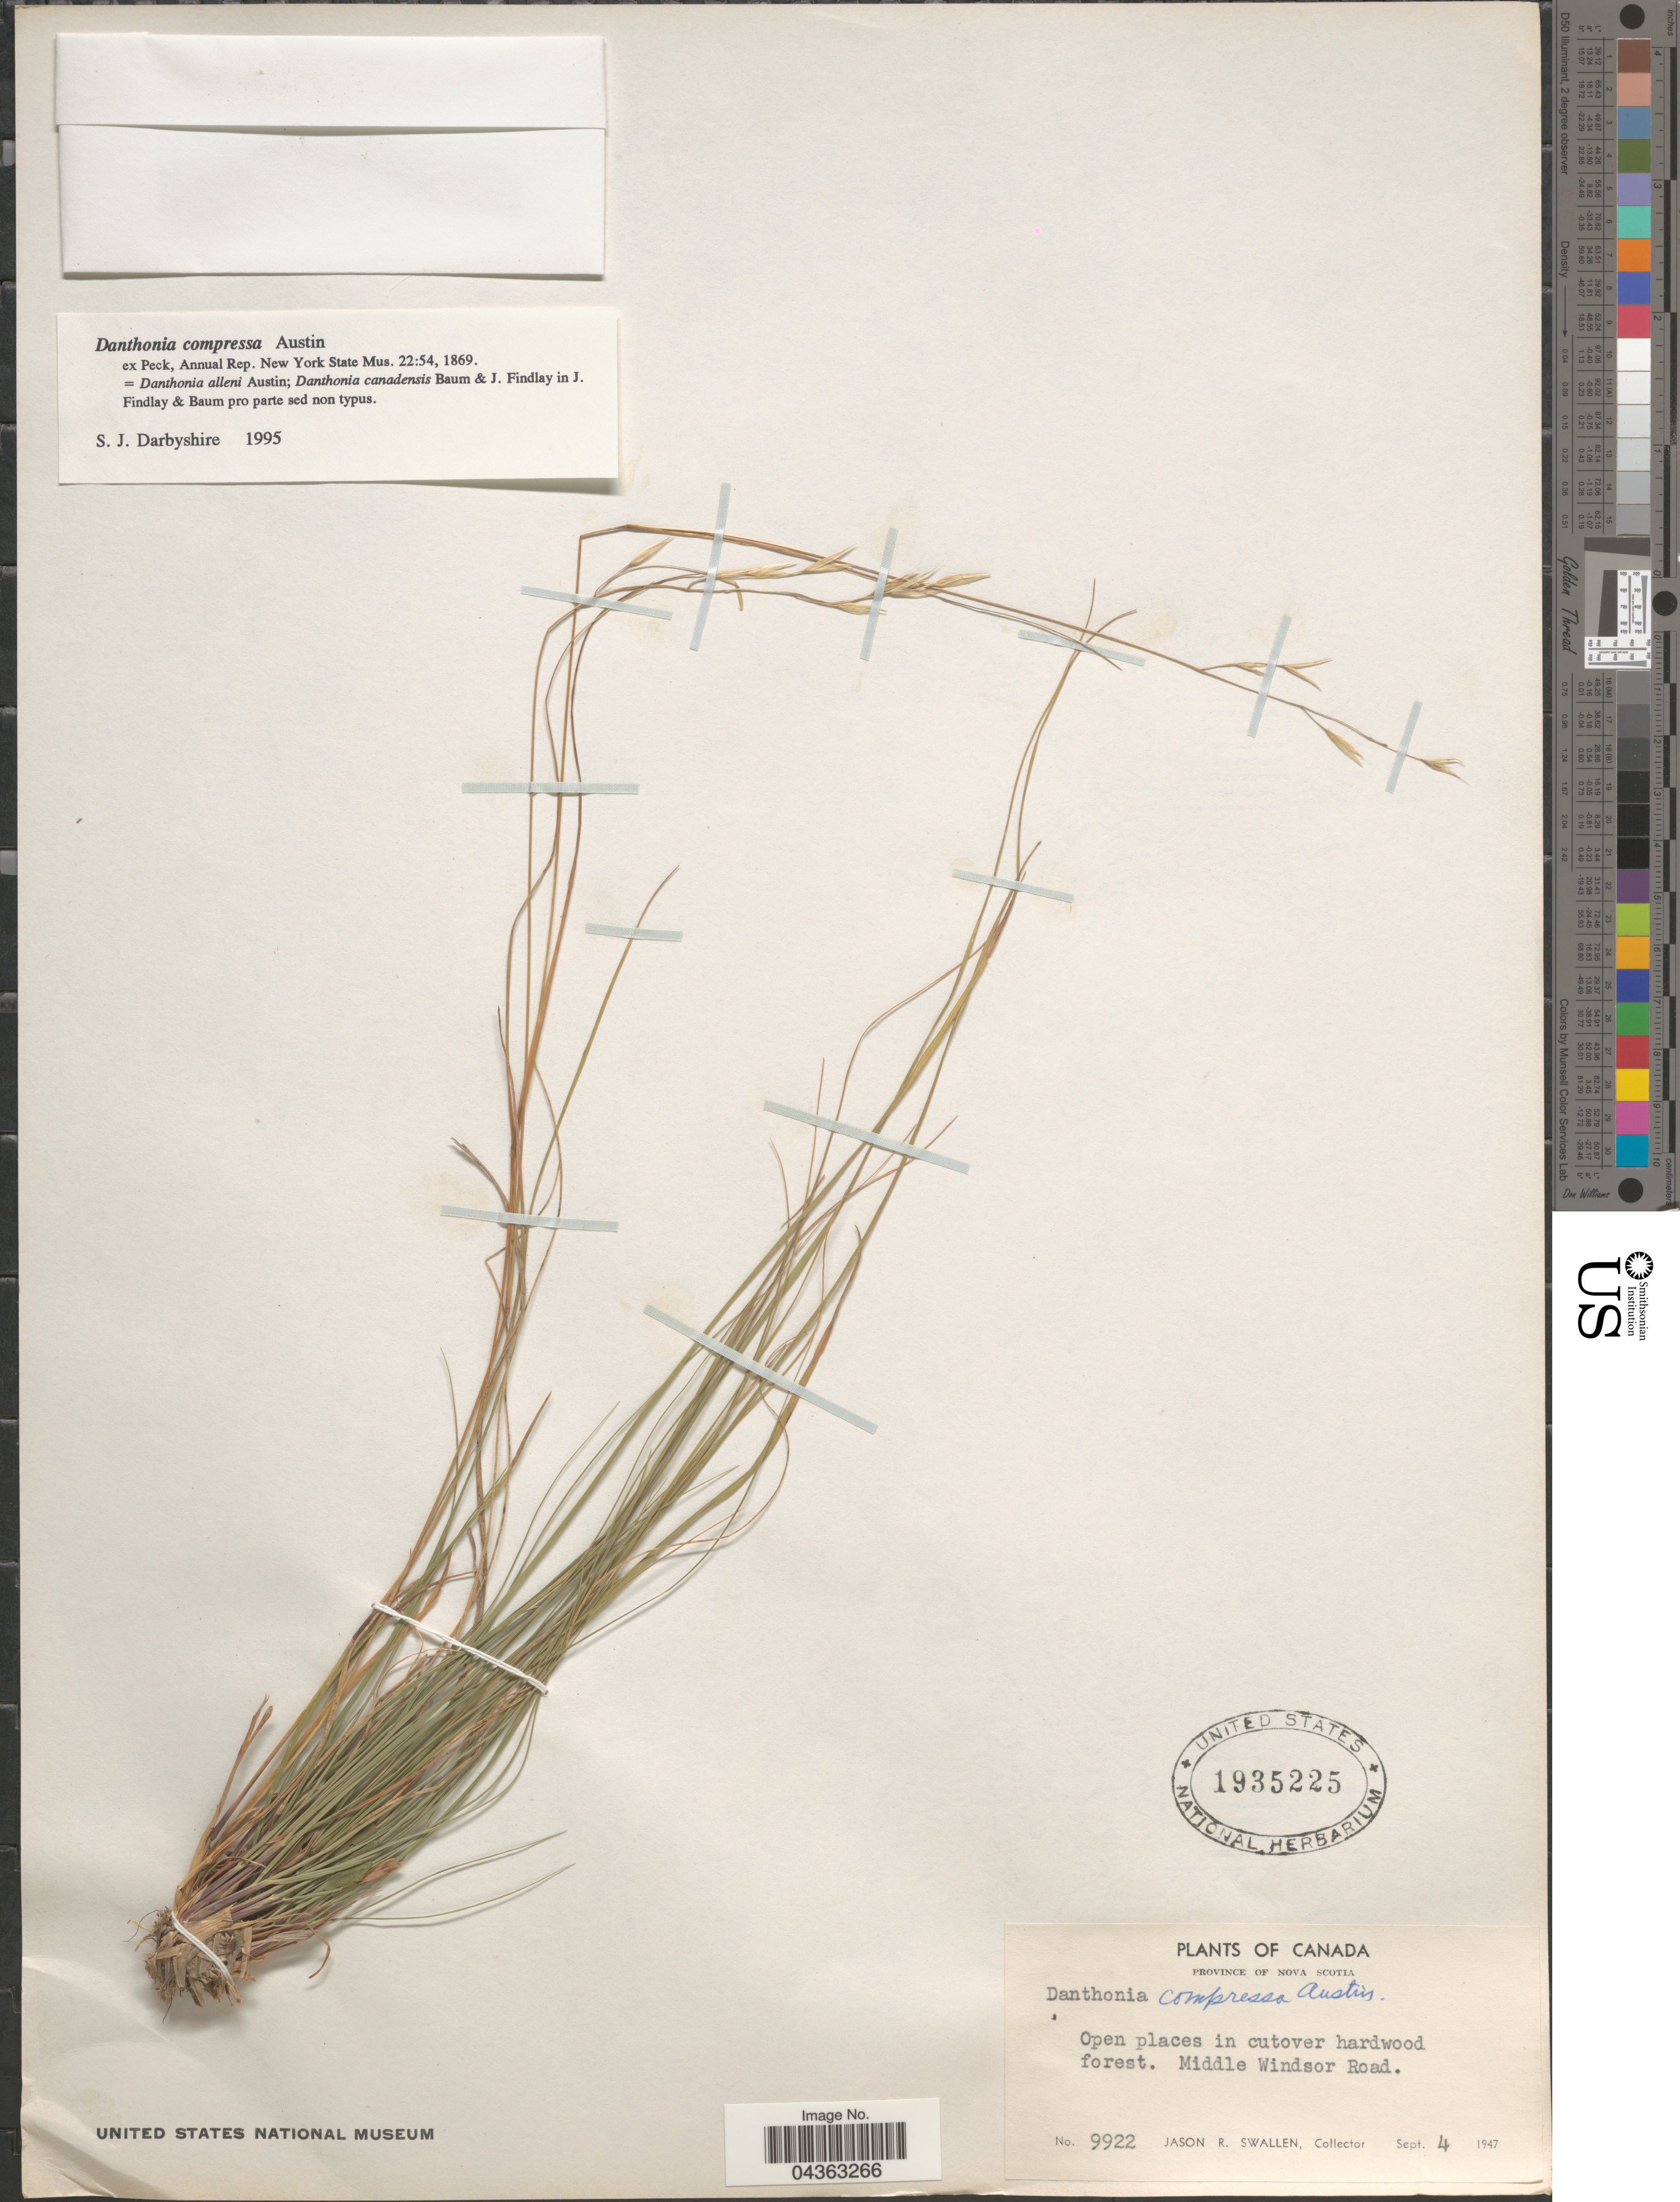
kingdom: Plantae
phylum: Tracheophyta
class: Liliopsida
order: Poales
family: Poaceae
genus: Danthonia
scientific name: Danthonia compressa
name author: Austin in F. Peck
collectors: J. R. Swallen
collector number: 9922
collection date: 1947-09-04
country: Canada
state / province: Nova Scotia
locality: Open places in cutover hardwood forest. Middle Windsor Road.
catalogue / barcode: US 1935225